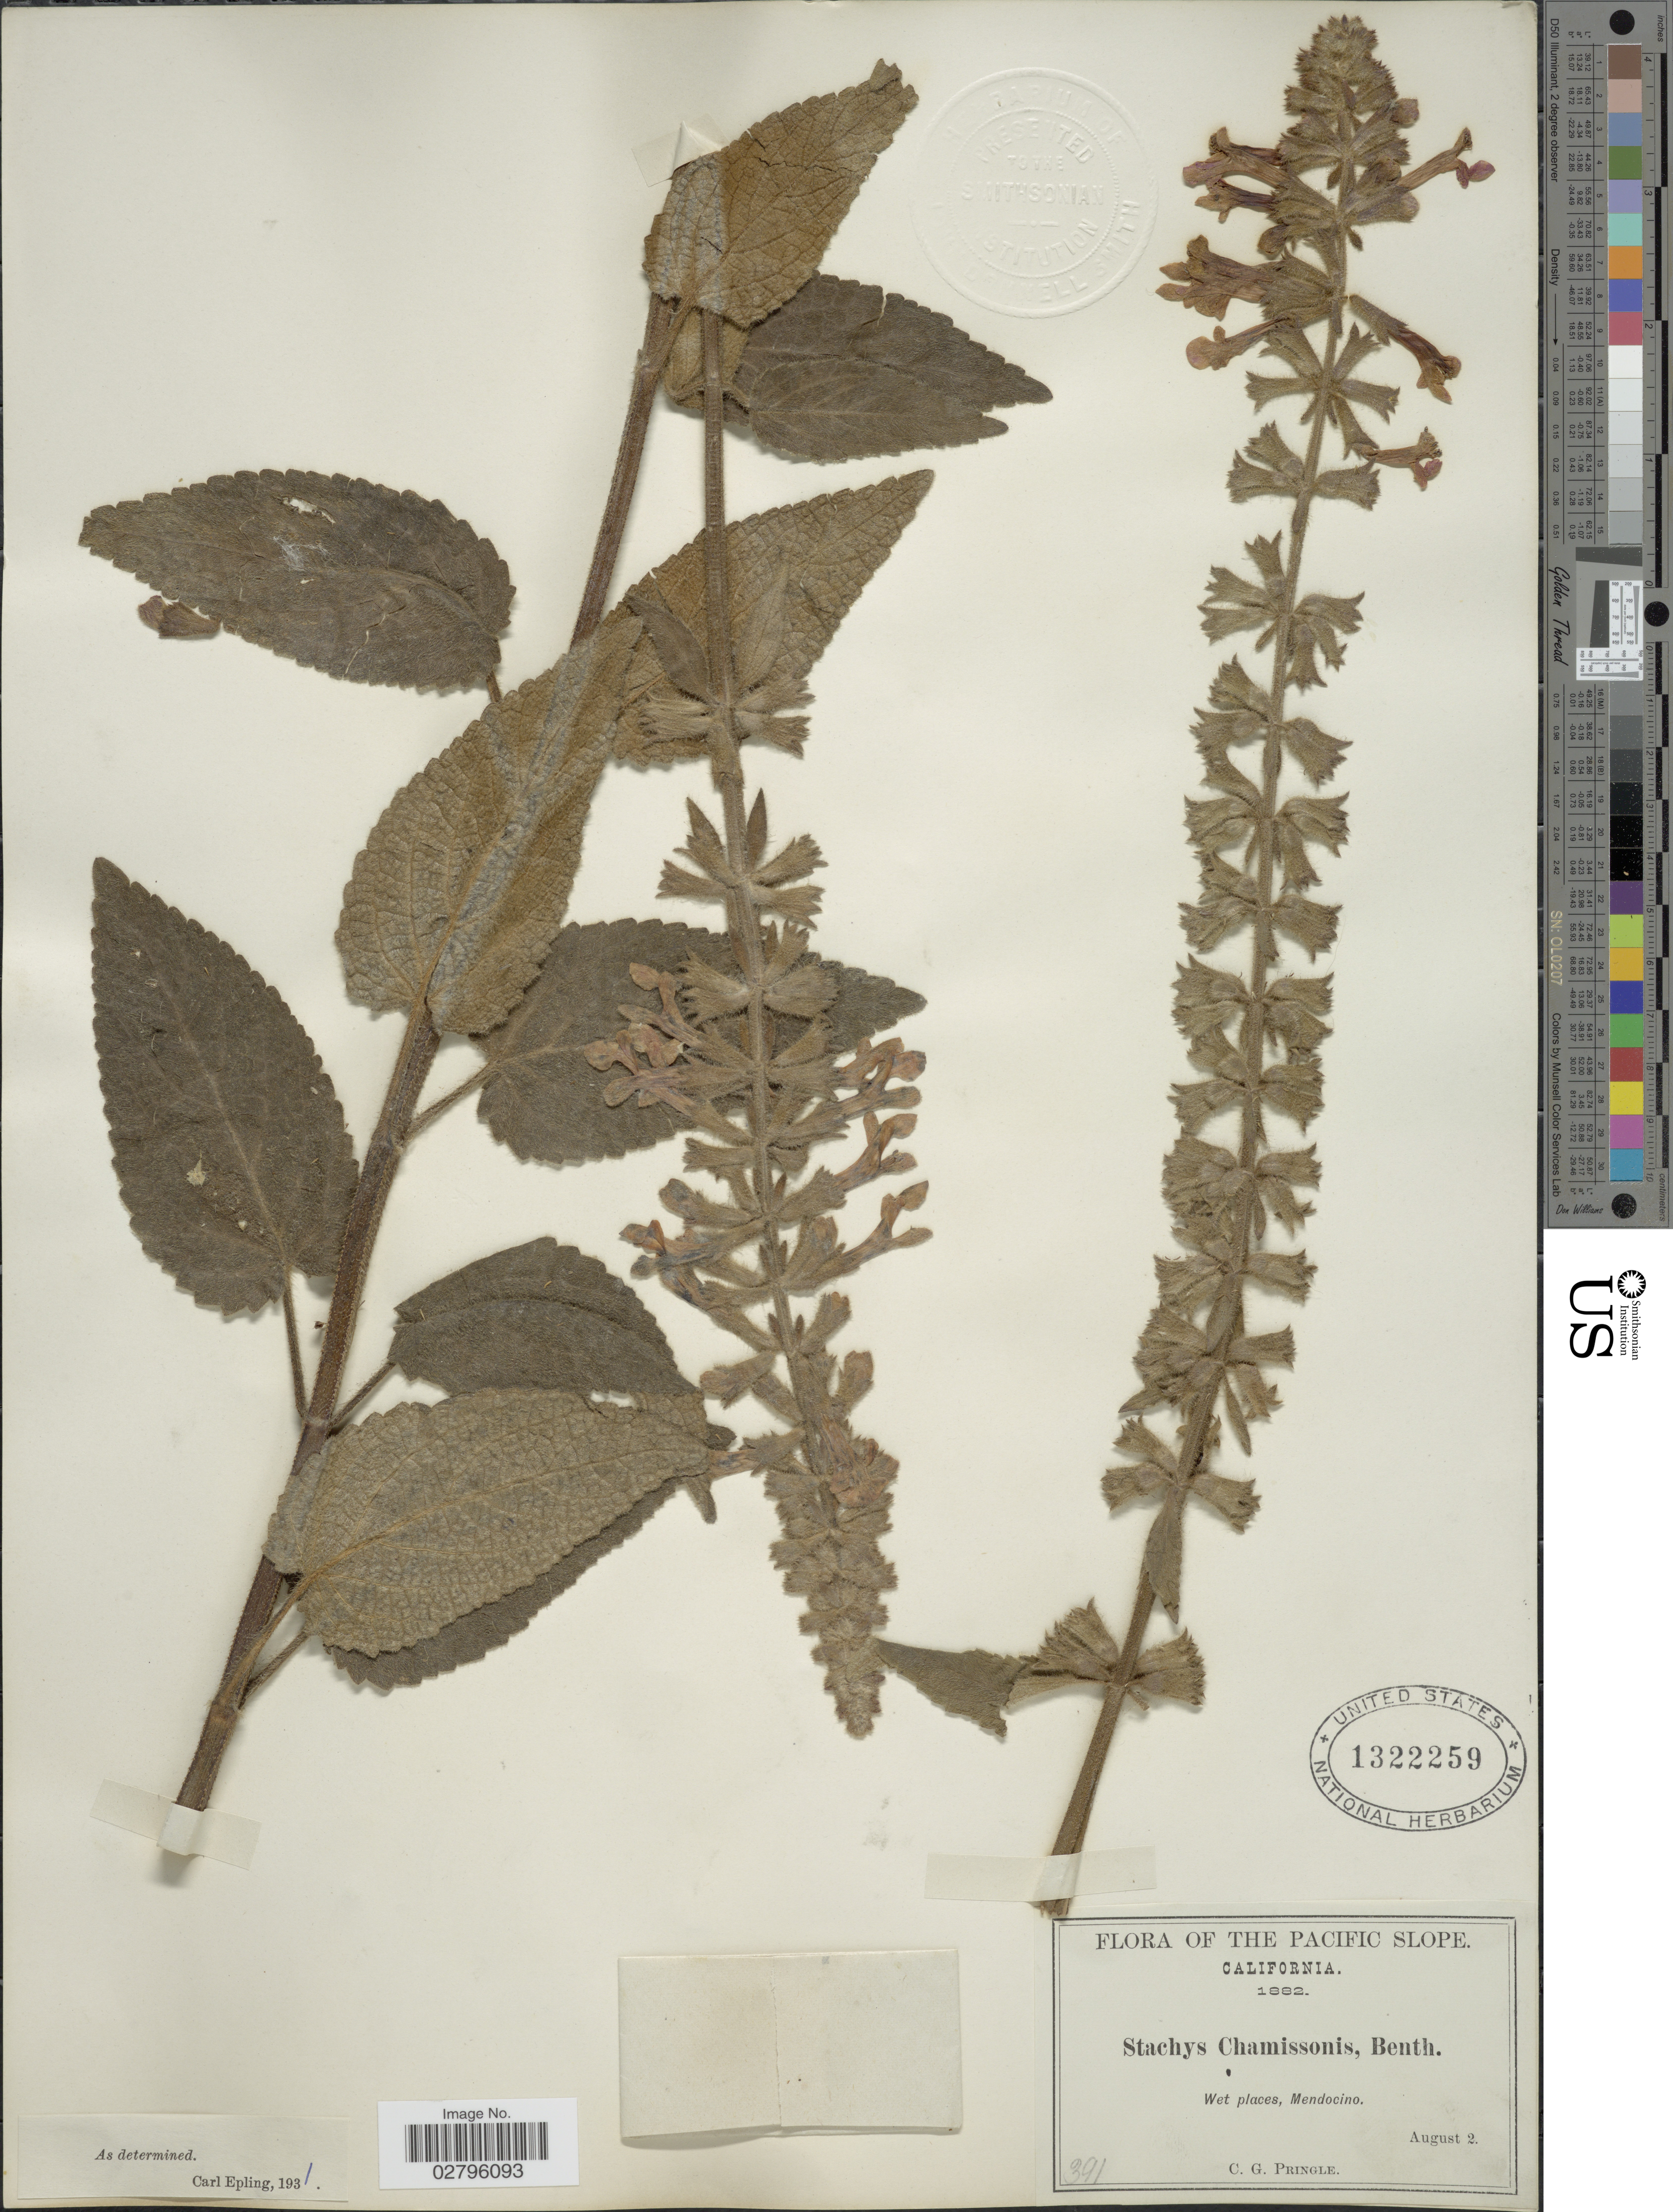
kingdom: Plantae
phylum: Tracheophyta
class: Magnoliopsida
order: Lamiales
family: Lamiaceae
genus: Stachys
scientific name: Stachys chamissonis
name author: Benth.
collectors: C. G. Pringle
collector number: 391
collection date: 1882-08-02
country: United States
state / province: California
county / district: Mendocino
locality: The Pacific Slope, Mendocino.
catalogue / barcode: US 1322259